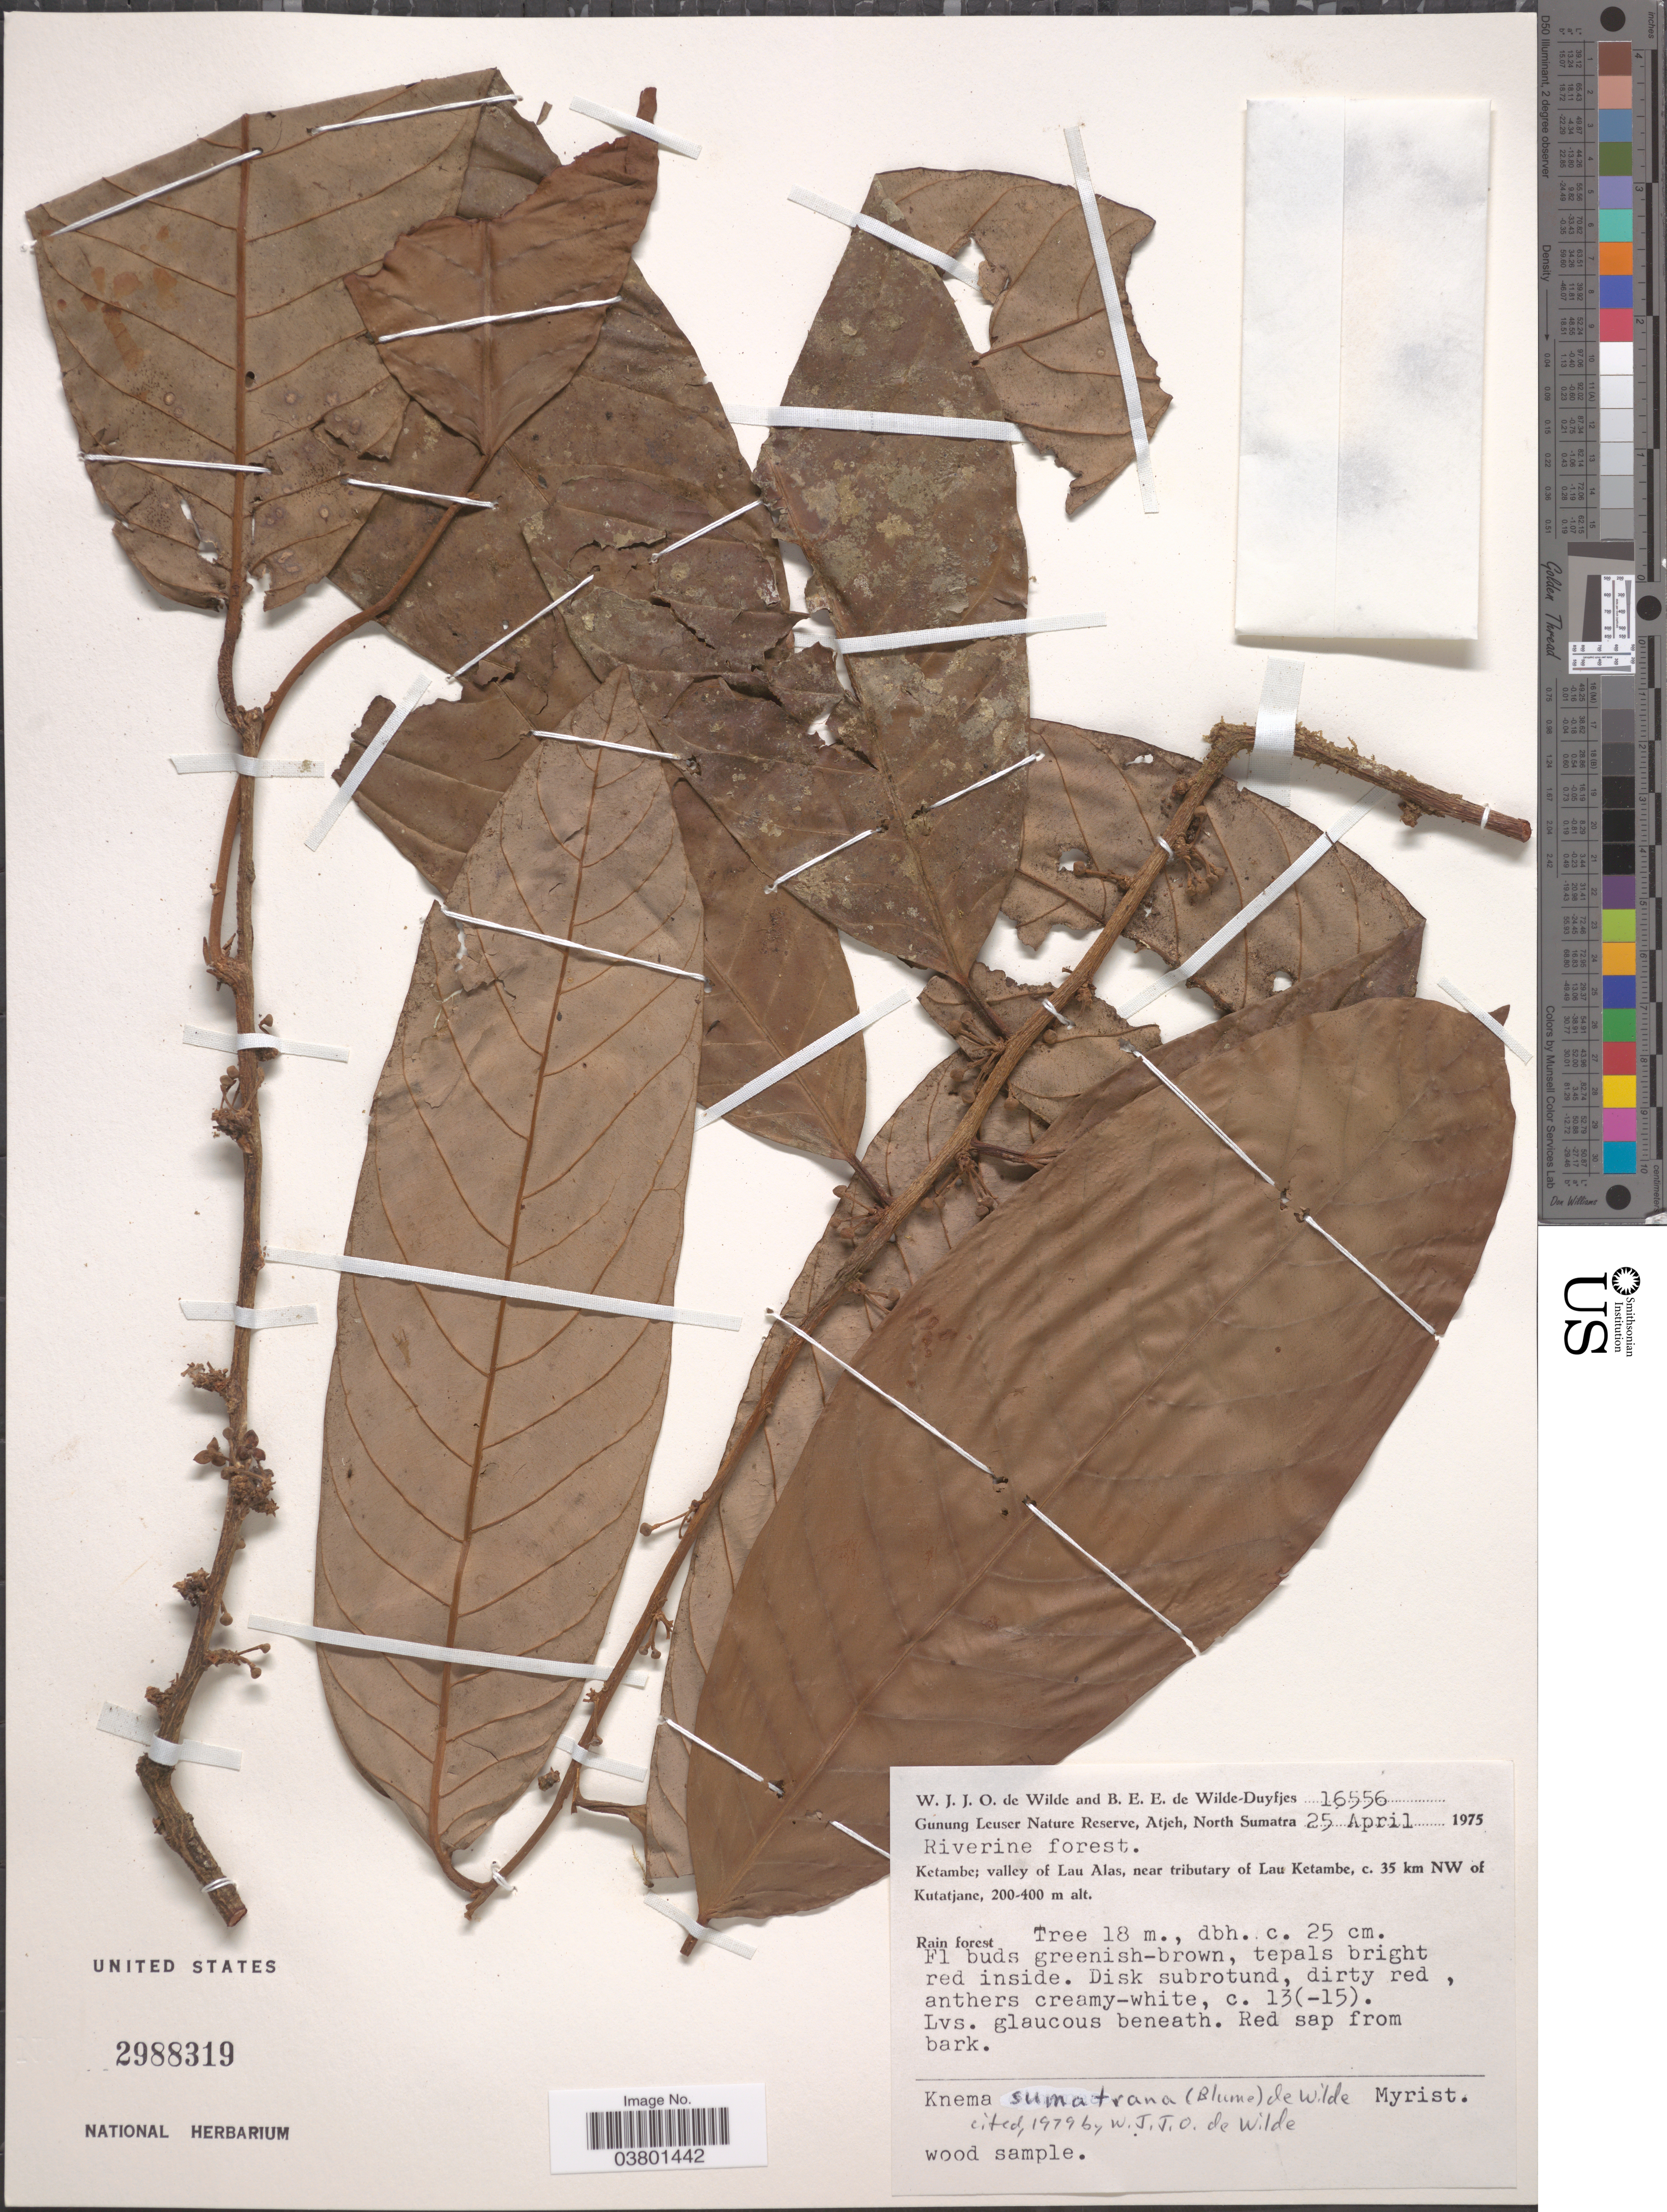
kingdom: Plantae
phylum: Tracheophyta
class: Magnoliopsida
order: Magnoliales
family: Myristicaceae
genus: Knema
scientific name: Knema sumatrana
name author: (Blume) W.J. de Wilde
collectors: W. J. de Wilde & B. E. de Wilde-Duyfjes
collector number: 16556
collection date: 1975-04-25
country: Indonesia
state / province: Sumatra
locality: Gunung Leuser Nature Reserve, Atjeh, North Sumatra. Riverine forest. Ketambe; valley of Lau Alas, near tributary of Lau Ketambe, c. 35 km NW of Kutatjane.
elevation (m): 200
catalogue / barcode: US 2988319